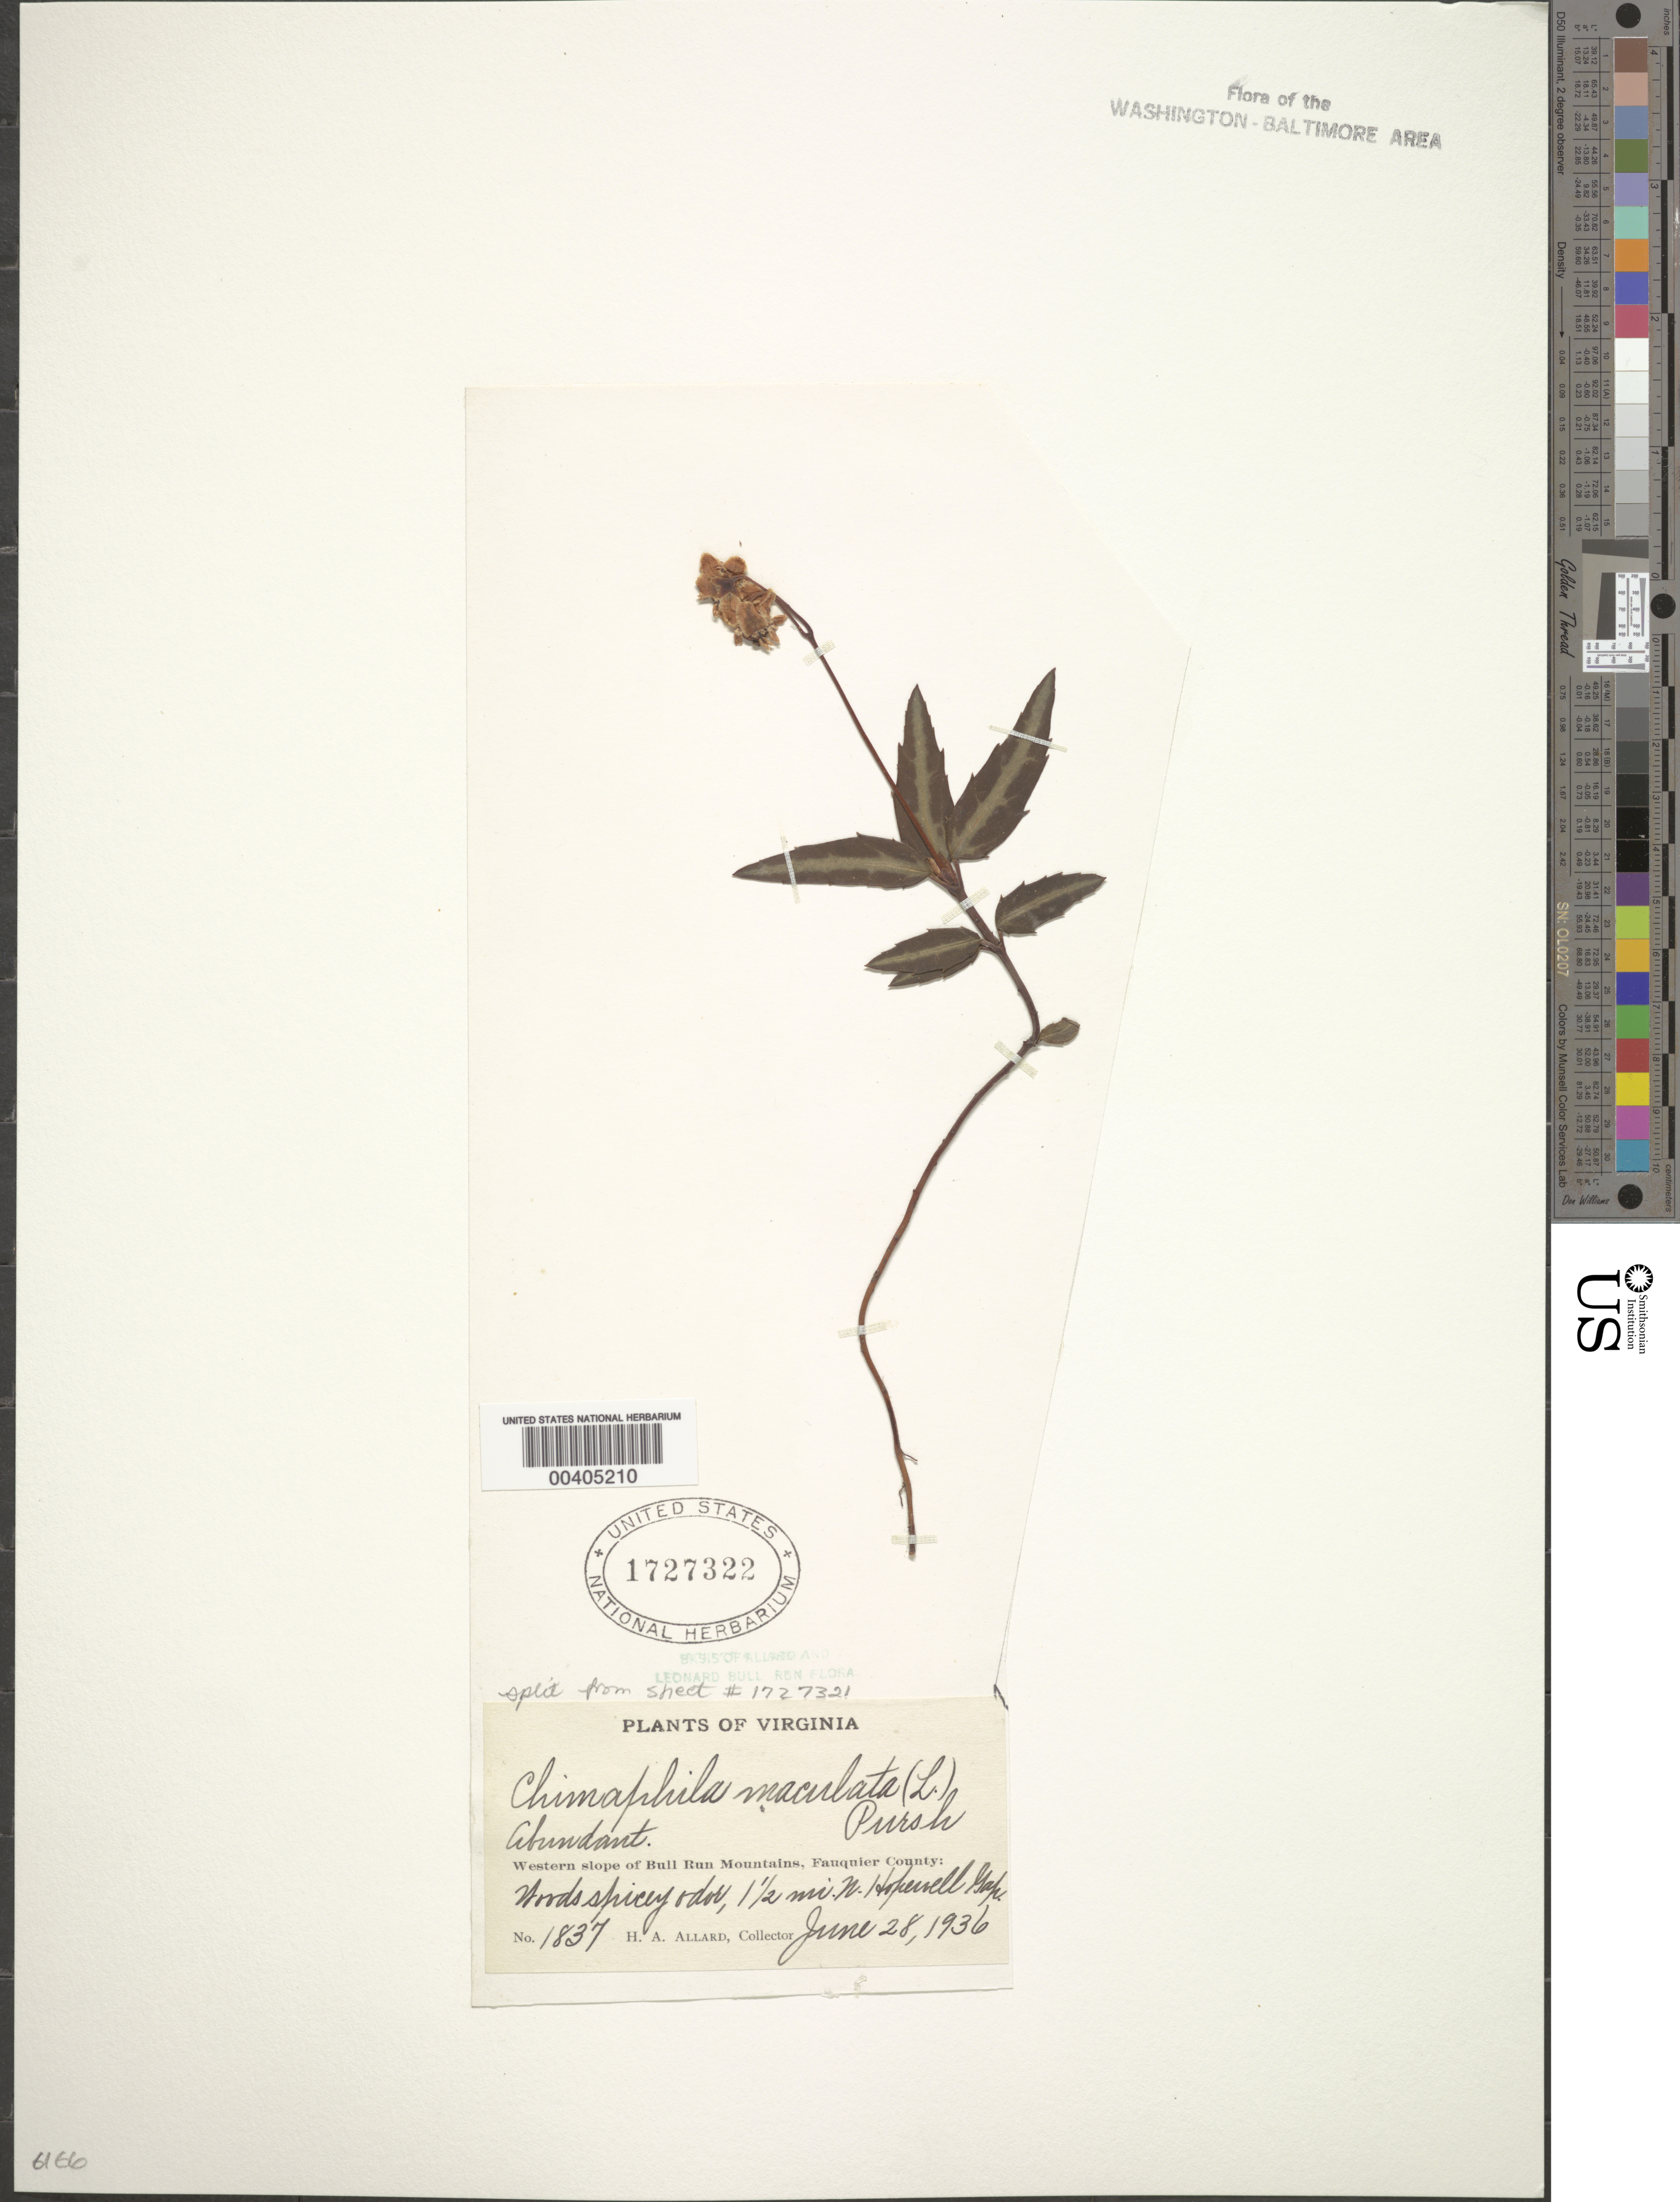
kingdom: Plantae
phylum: Tracheophyta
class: Magnoliopsida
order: Ericales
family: Ericaceae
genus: Chimaphila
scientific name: Chimaphila maculata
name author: (L.) Pursh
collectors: H. A. Allard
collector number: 1837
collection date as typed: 28 Jun 1936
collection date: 1936-06-28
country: United States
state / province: Virginia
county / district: Fauquier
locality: North of Hopewell Gap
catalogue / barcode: US 1727322